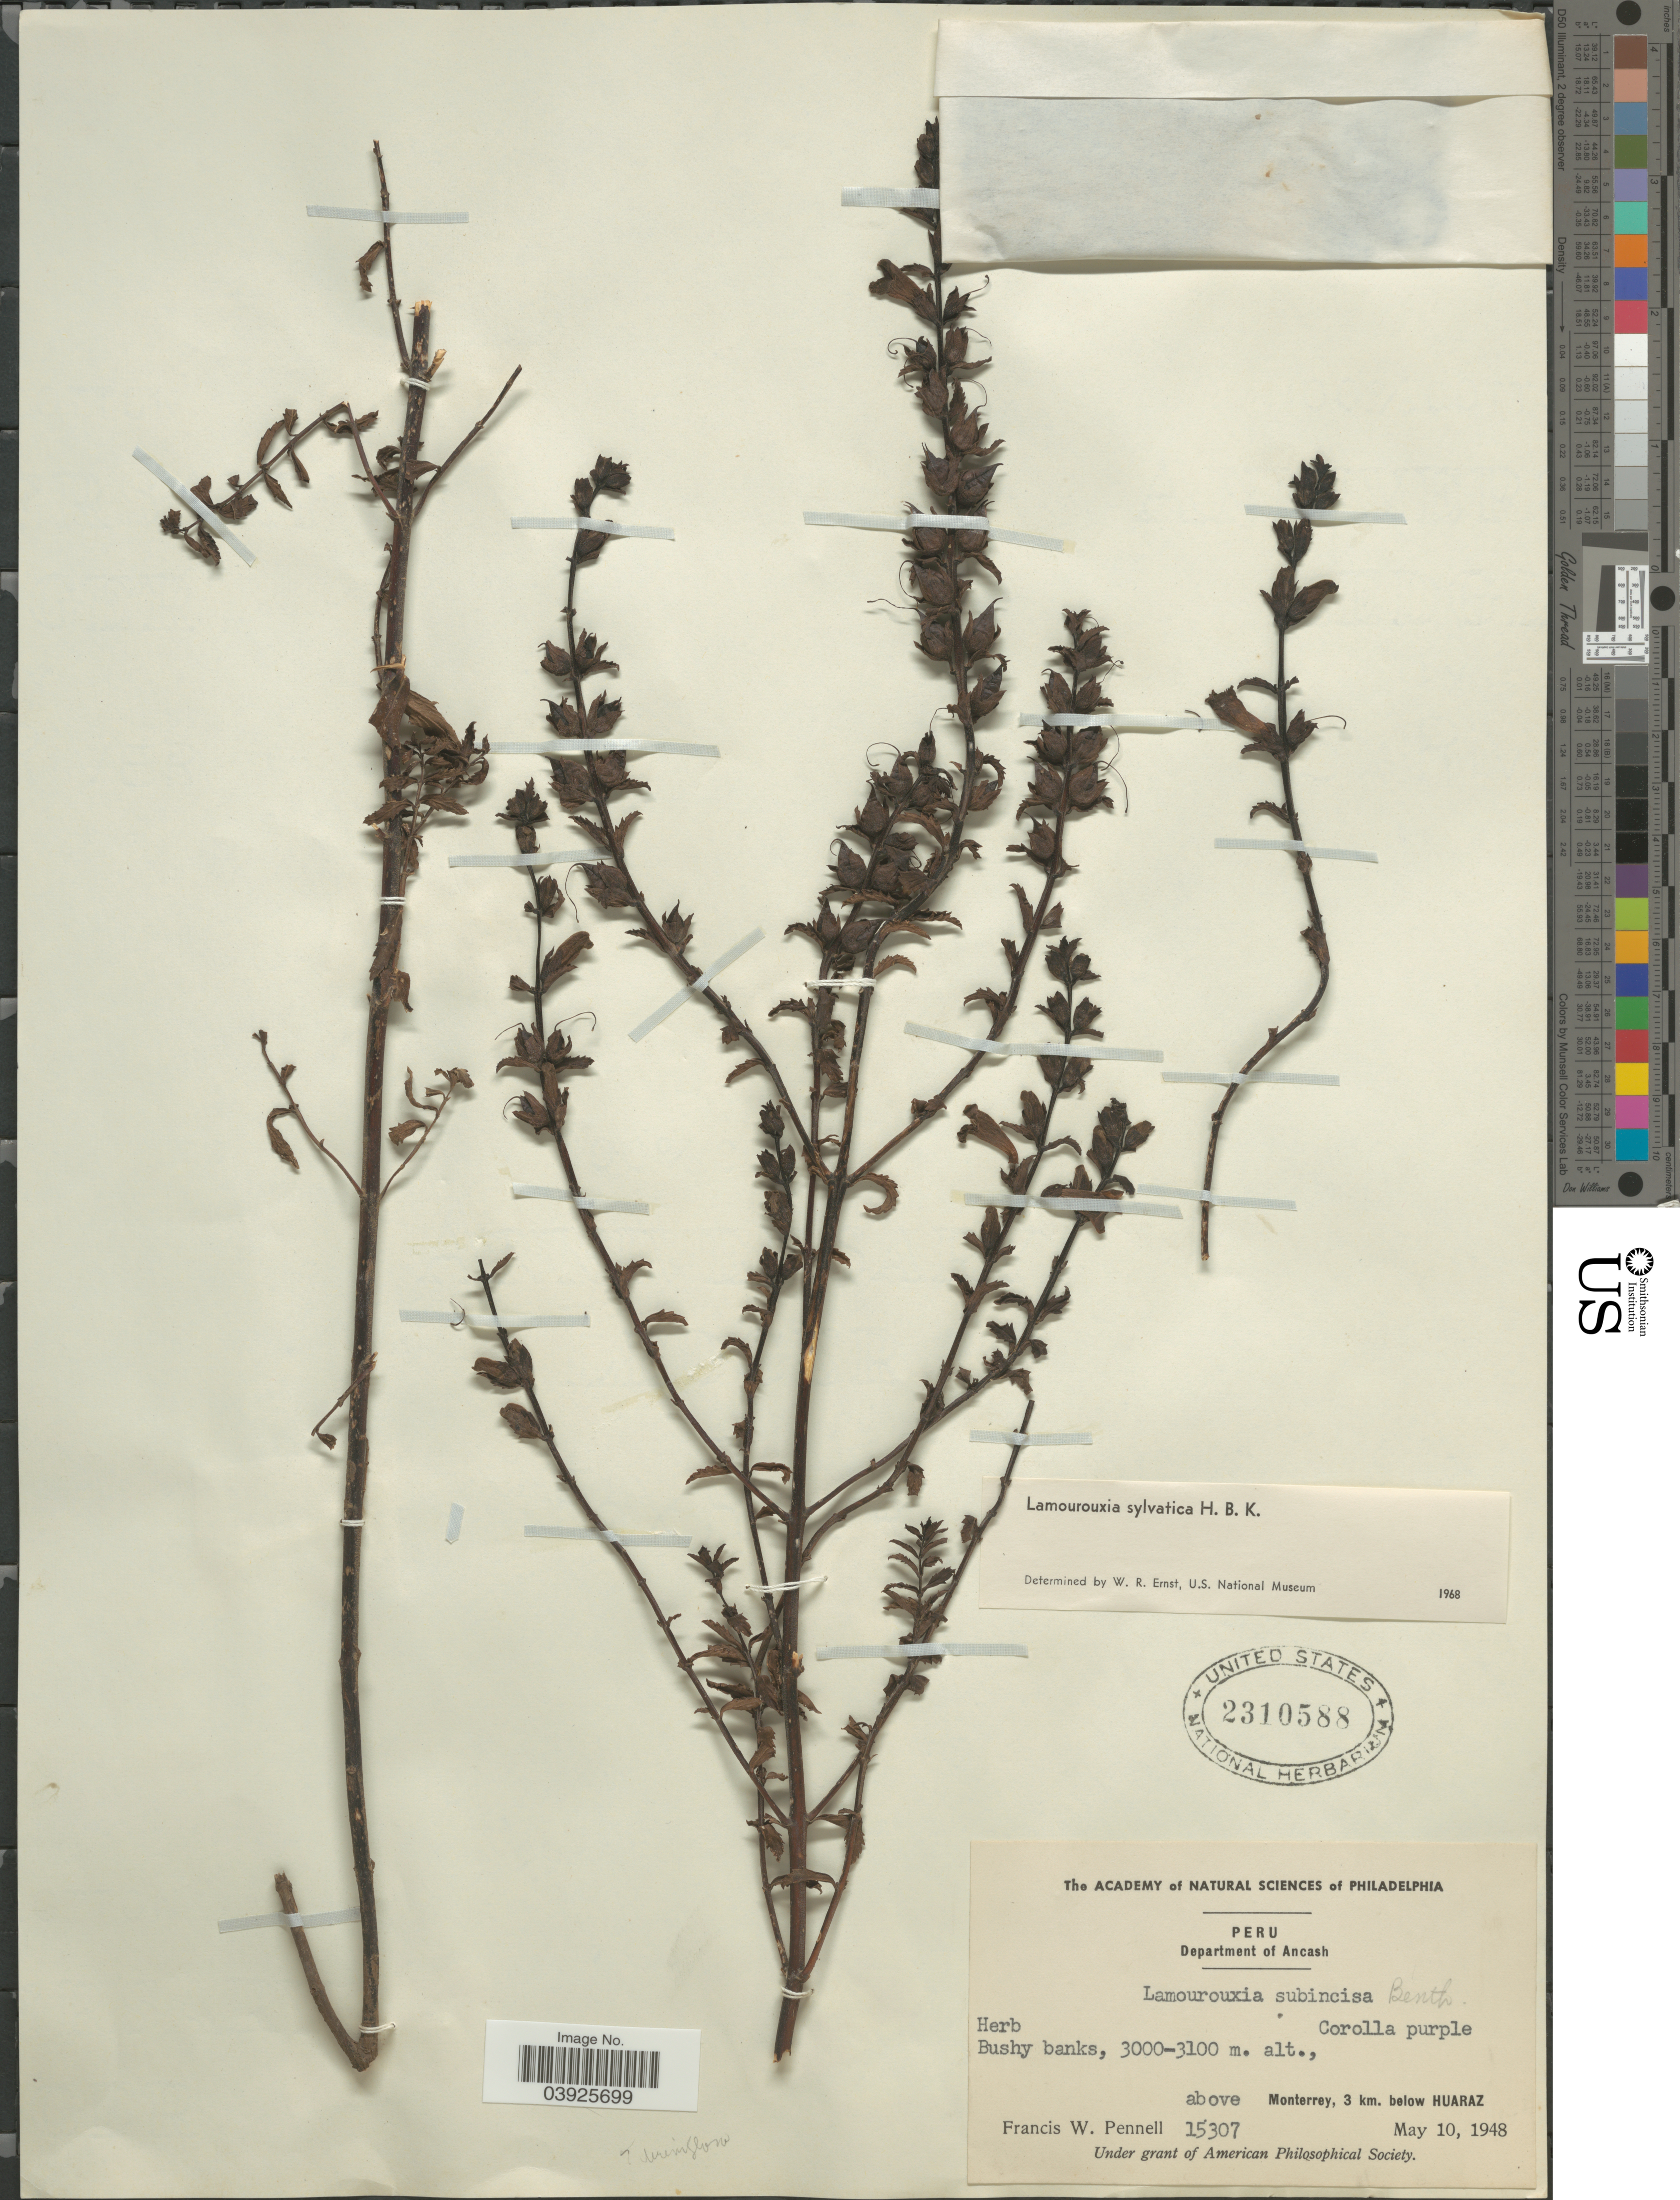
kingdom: Plantae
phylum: Tracheophyta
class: Magnoliopsida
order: Lamiales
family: Orobanchaceae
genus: Lamourouxia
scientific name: Lamourouxia sylvatica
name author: Kunth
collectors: F. W. Pennell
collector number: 15307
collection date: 1948-05-10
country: Peru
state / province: Ancash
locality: Department of Ancash. Bushy banks, above Monterrey, 3 km. below Huaraz.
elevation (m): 3000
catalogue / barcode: US 2310588